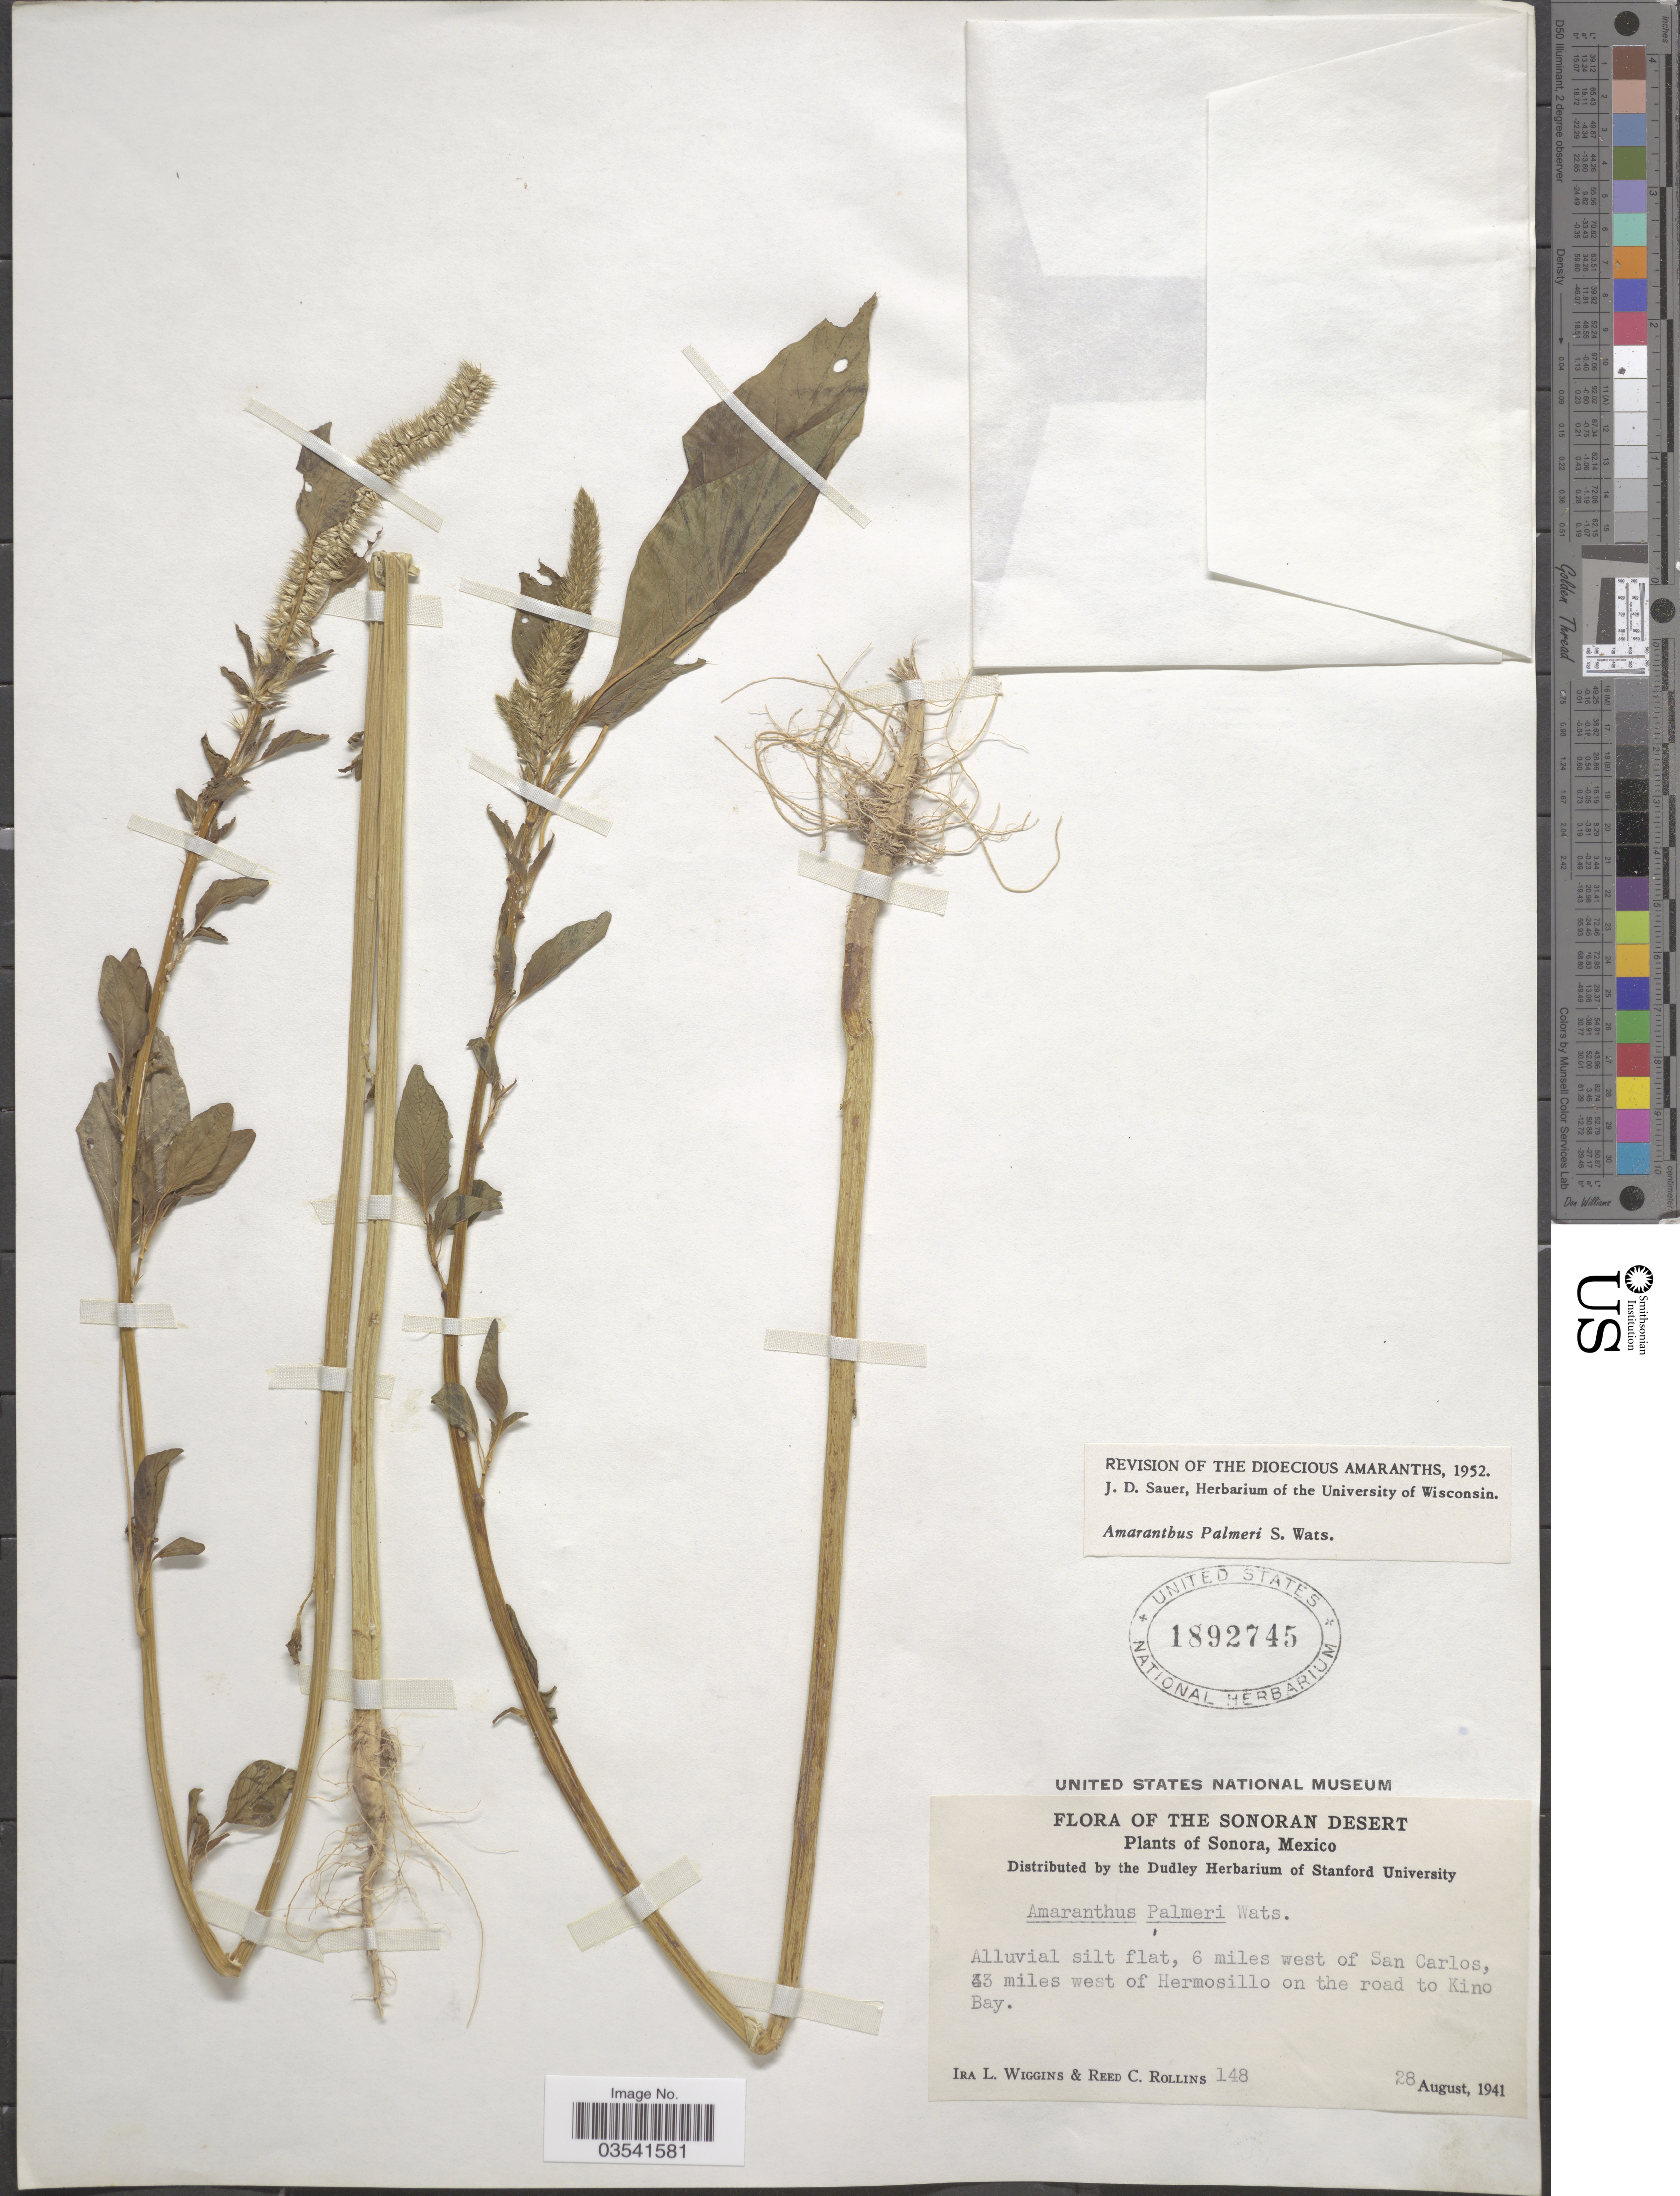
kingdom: Plantae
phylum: Tracheophyta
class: Magnoliopsida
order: Caryophyllales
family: Amaranthaceae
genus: Amaranthus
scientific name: Amaranthus palmeri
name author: S. Watson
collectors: I. L. Wiggins & R. C. Rollins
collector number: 148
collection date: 1941-08-28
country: Mexico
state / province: Sonora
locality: The Sonoran Desert. 6 miles west of San Carlos, 43 miles west of Hermosillo on the road to Kino Bay.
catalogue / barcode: US 1892745